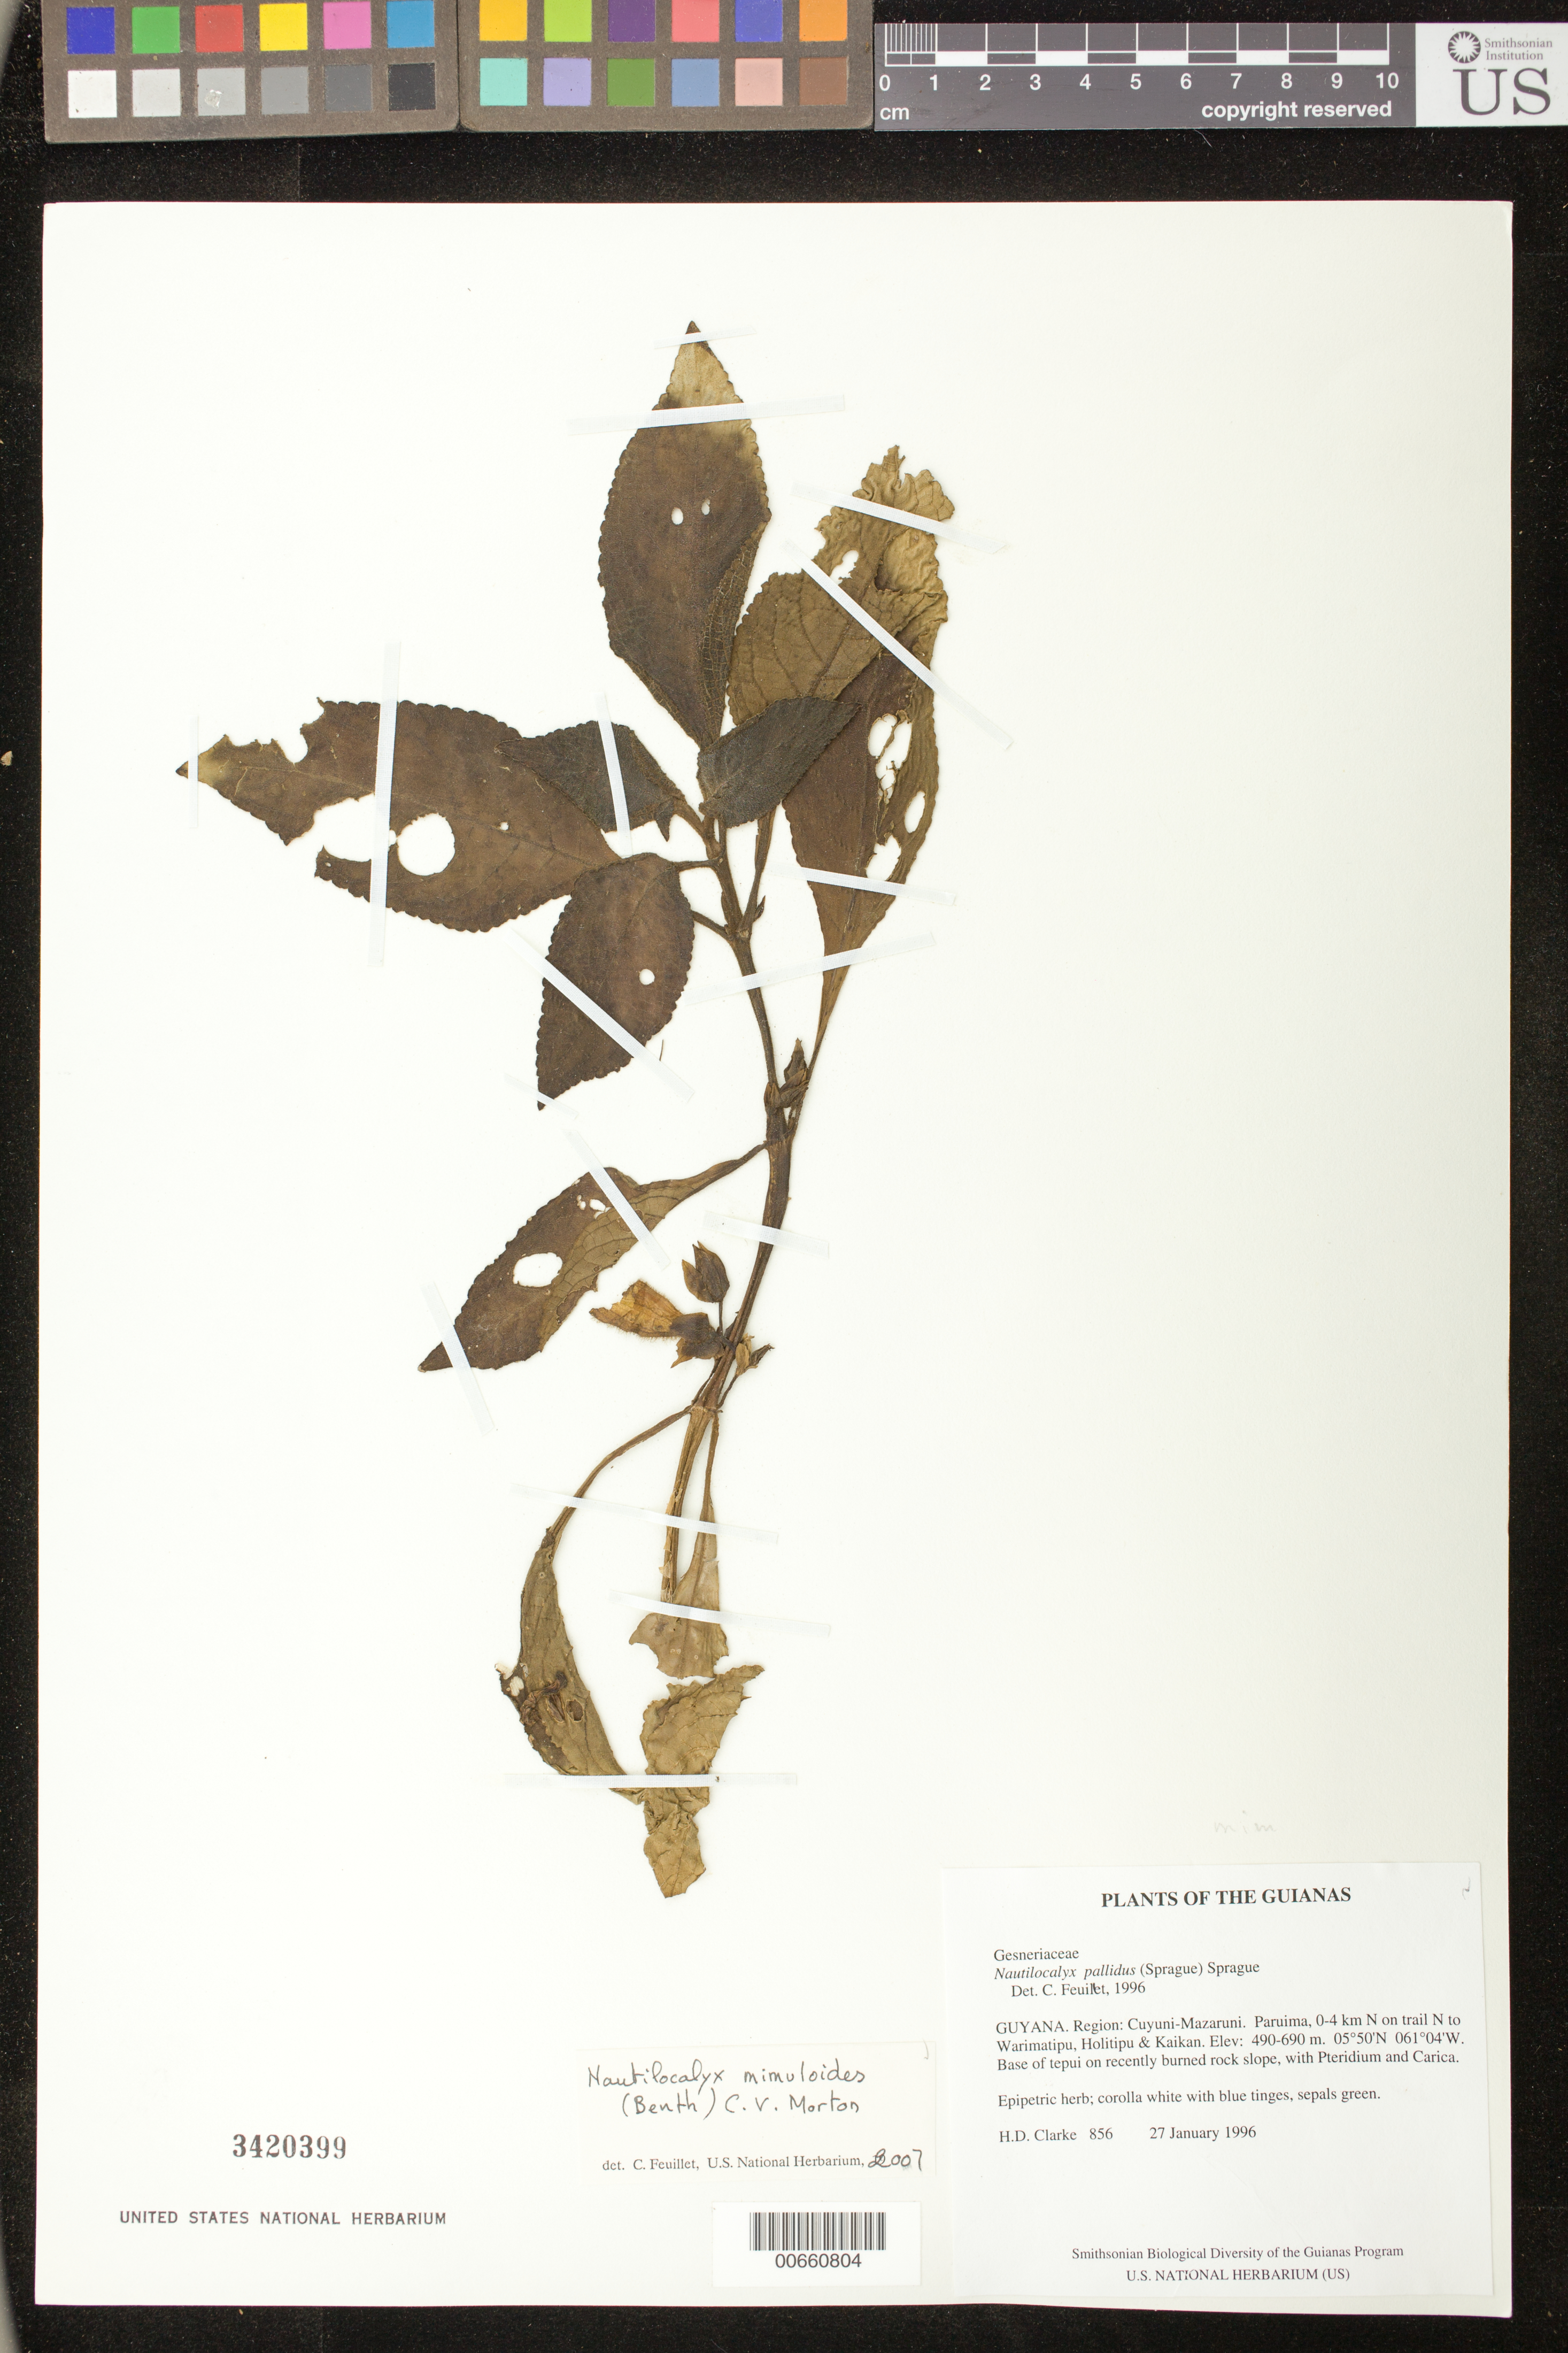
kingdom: Plantae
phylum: Tracheophyta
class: Magnoliopsida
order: Lamiales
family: Gesneriaceae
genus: Nautilocalyx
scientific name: Nautilocalyx mimuloides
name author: (Benth.) C.V. Morton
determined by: Feuillet, C.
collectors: H. D. Clarke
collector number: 856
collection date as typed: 27 Jan 1996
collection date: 1996-01-27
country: Guyana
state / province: Cuyuni-Mazaruni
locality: Paruima, 0-4 km N on trail N to Warimatipu, Holitipu & Kaikan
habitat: Base of tepui on recently burned rock slope, with Pteridium and Carica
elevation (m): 490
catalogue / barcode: US 3420399